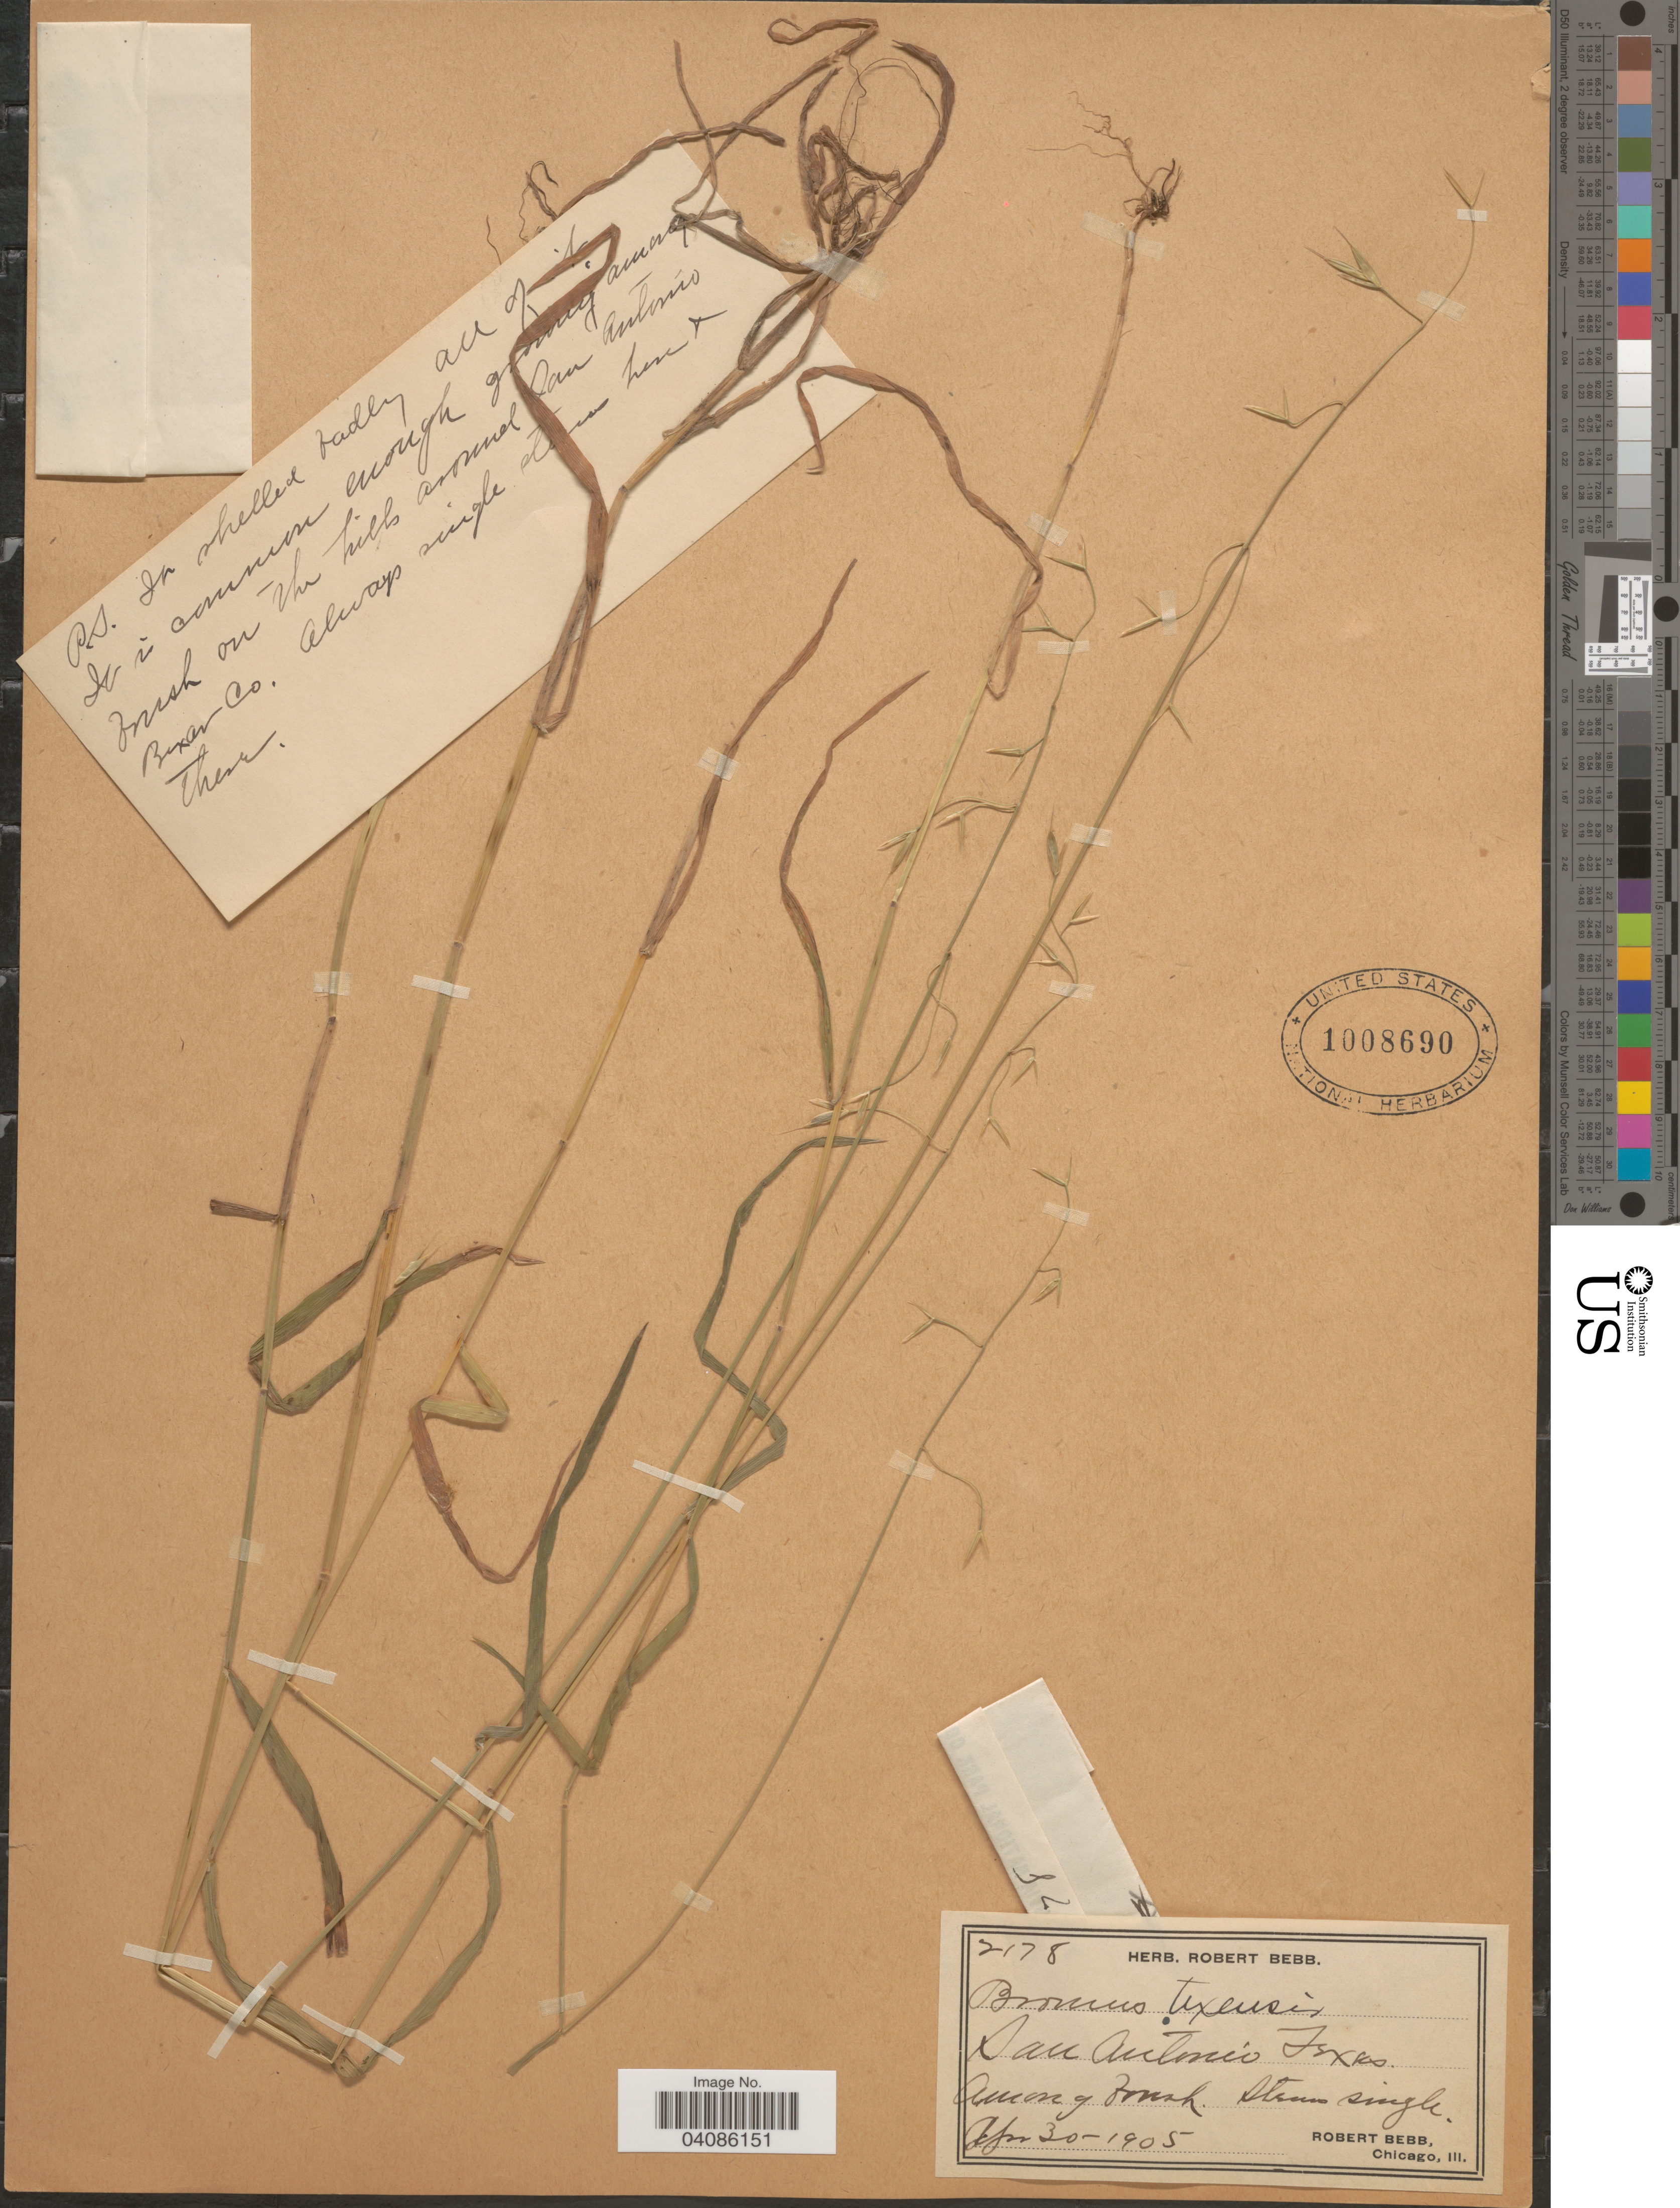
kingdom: Plantae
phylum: Tracheophyta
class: Liliopsida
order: Poales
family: Poaceae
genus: Bromus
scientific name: Bromus texensis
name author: (Shear) Hitchc.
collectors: R. Bebb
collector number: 2178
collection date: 1905-04-30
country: United States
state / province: Texas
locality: San Antonio.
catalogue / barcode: US 1008690